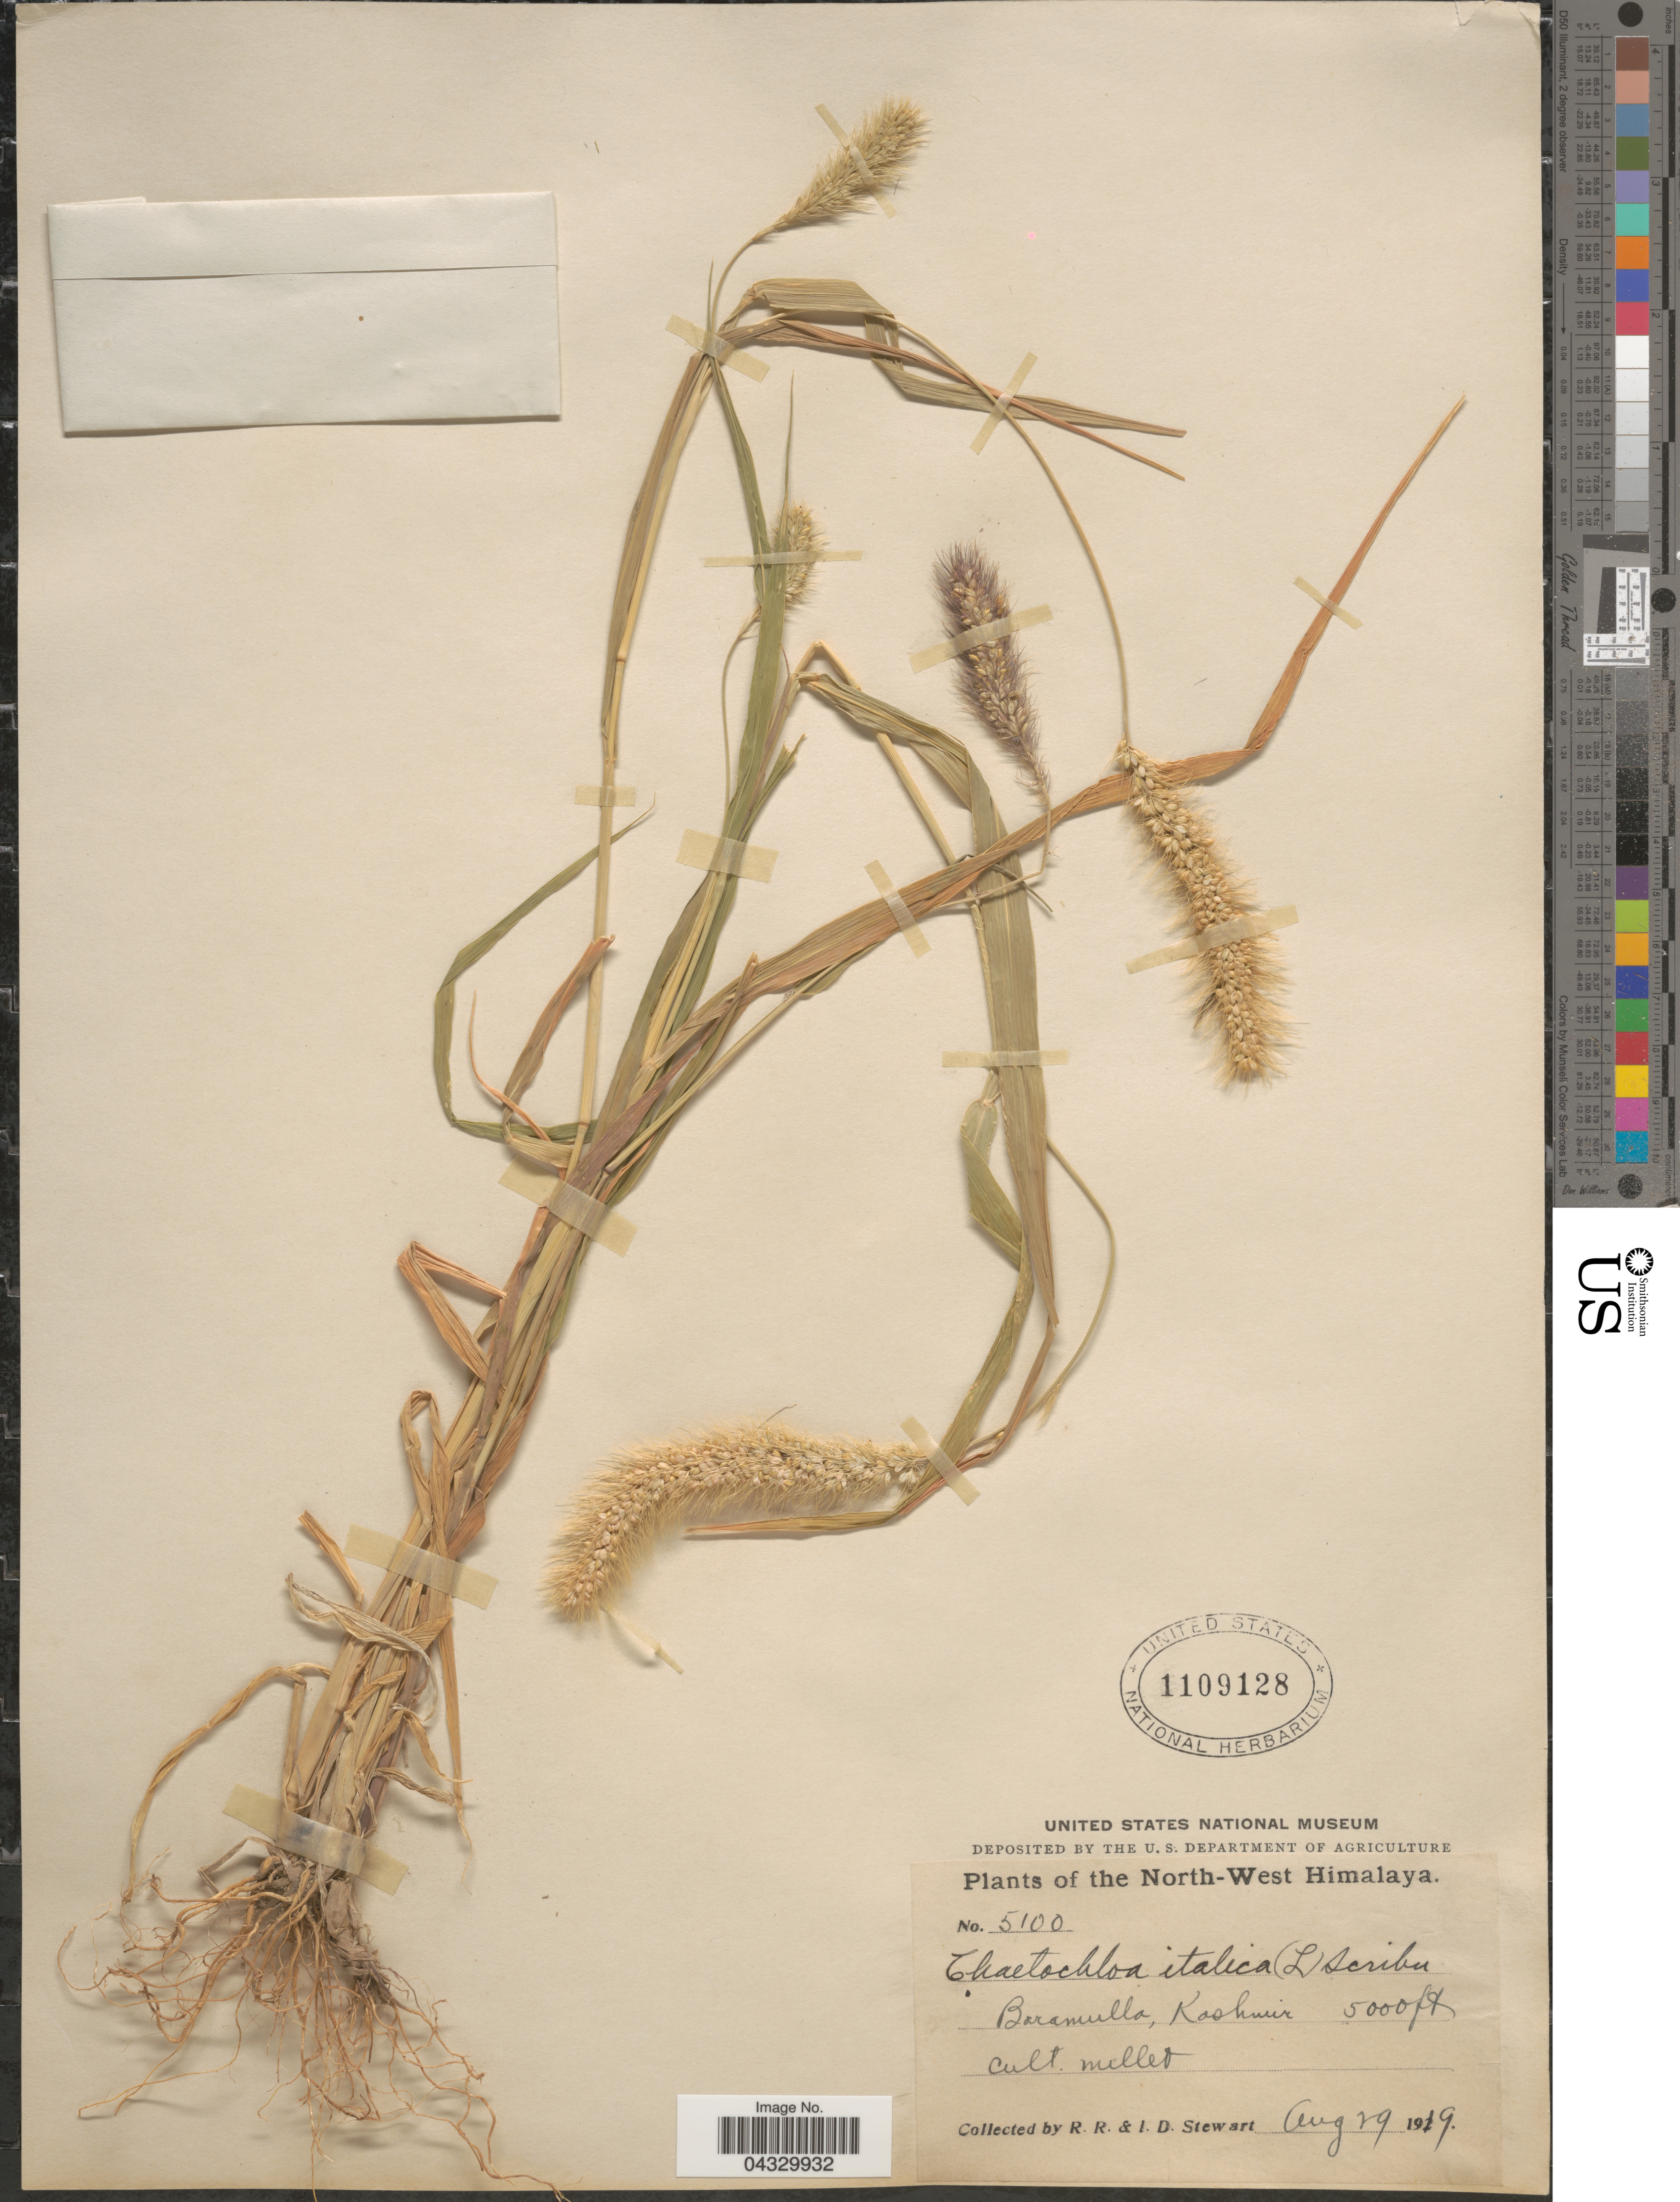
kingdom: Plantae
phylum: Tracheophyta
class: Liliopsida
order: Poales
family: Poaceae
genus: Setaria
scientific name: Setaria italica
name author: (L.) P. Beauv.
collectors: R. Stewart & I. Stewart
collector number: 5100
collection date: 1919-08-29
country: India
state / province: Jammu and Kashmir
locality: North-West Himalaya. Baramulla, Kashmir.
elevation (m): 1524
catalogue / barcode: US 1109128